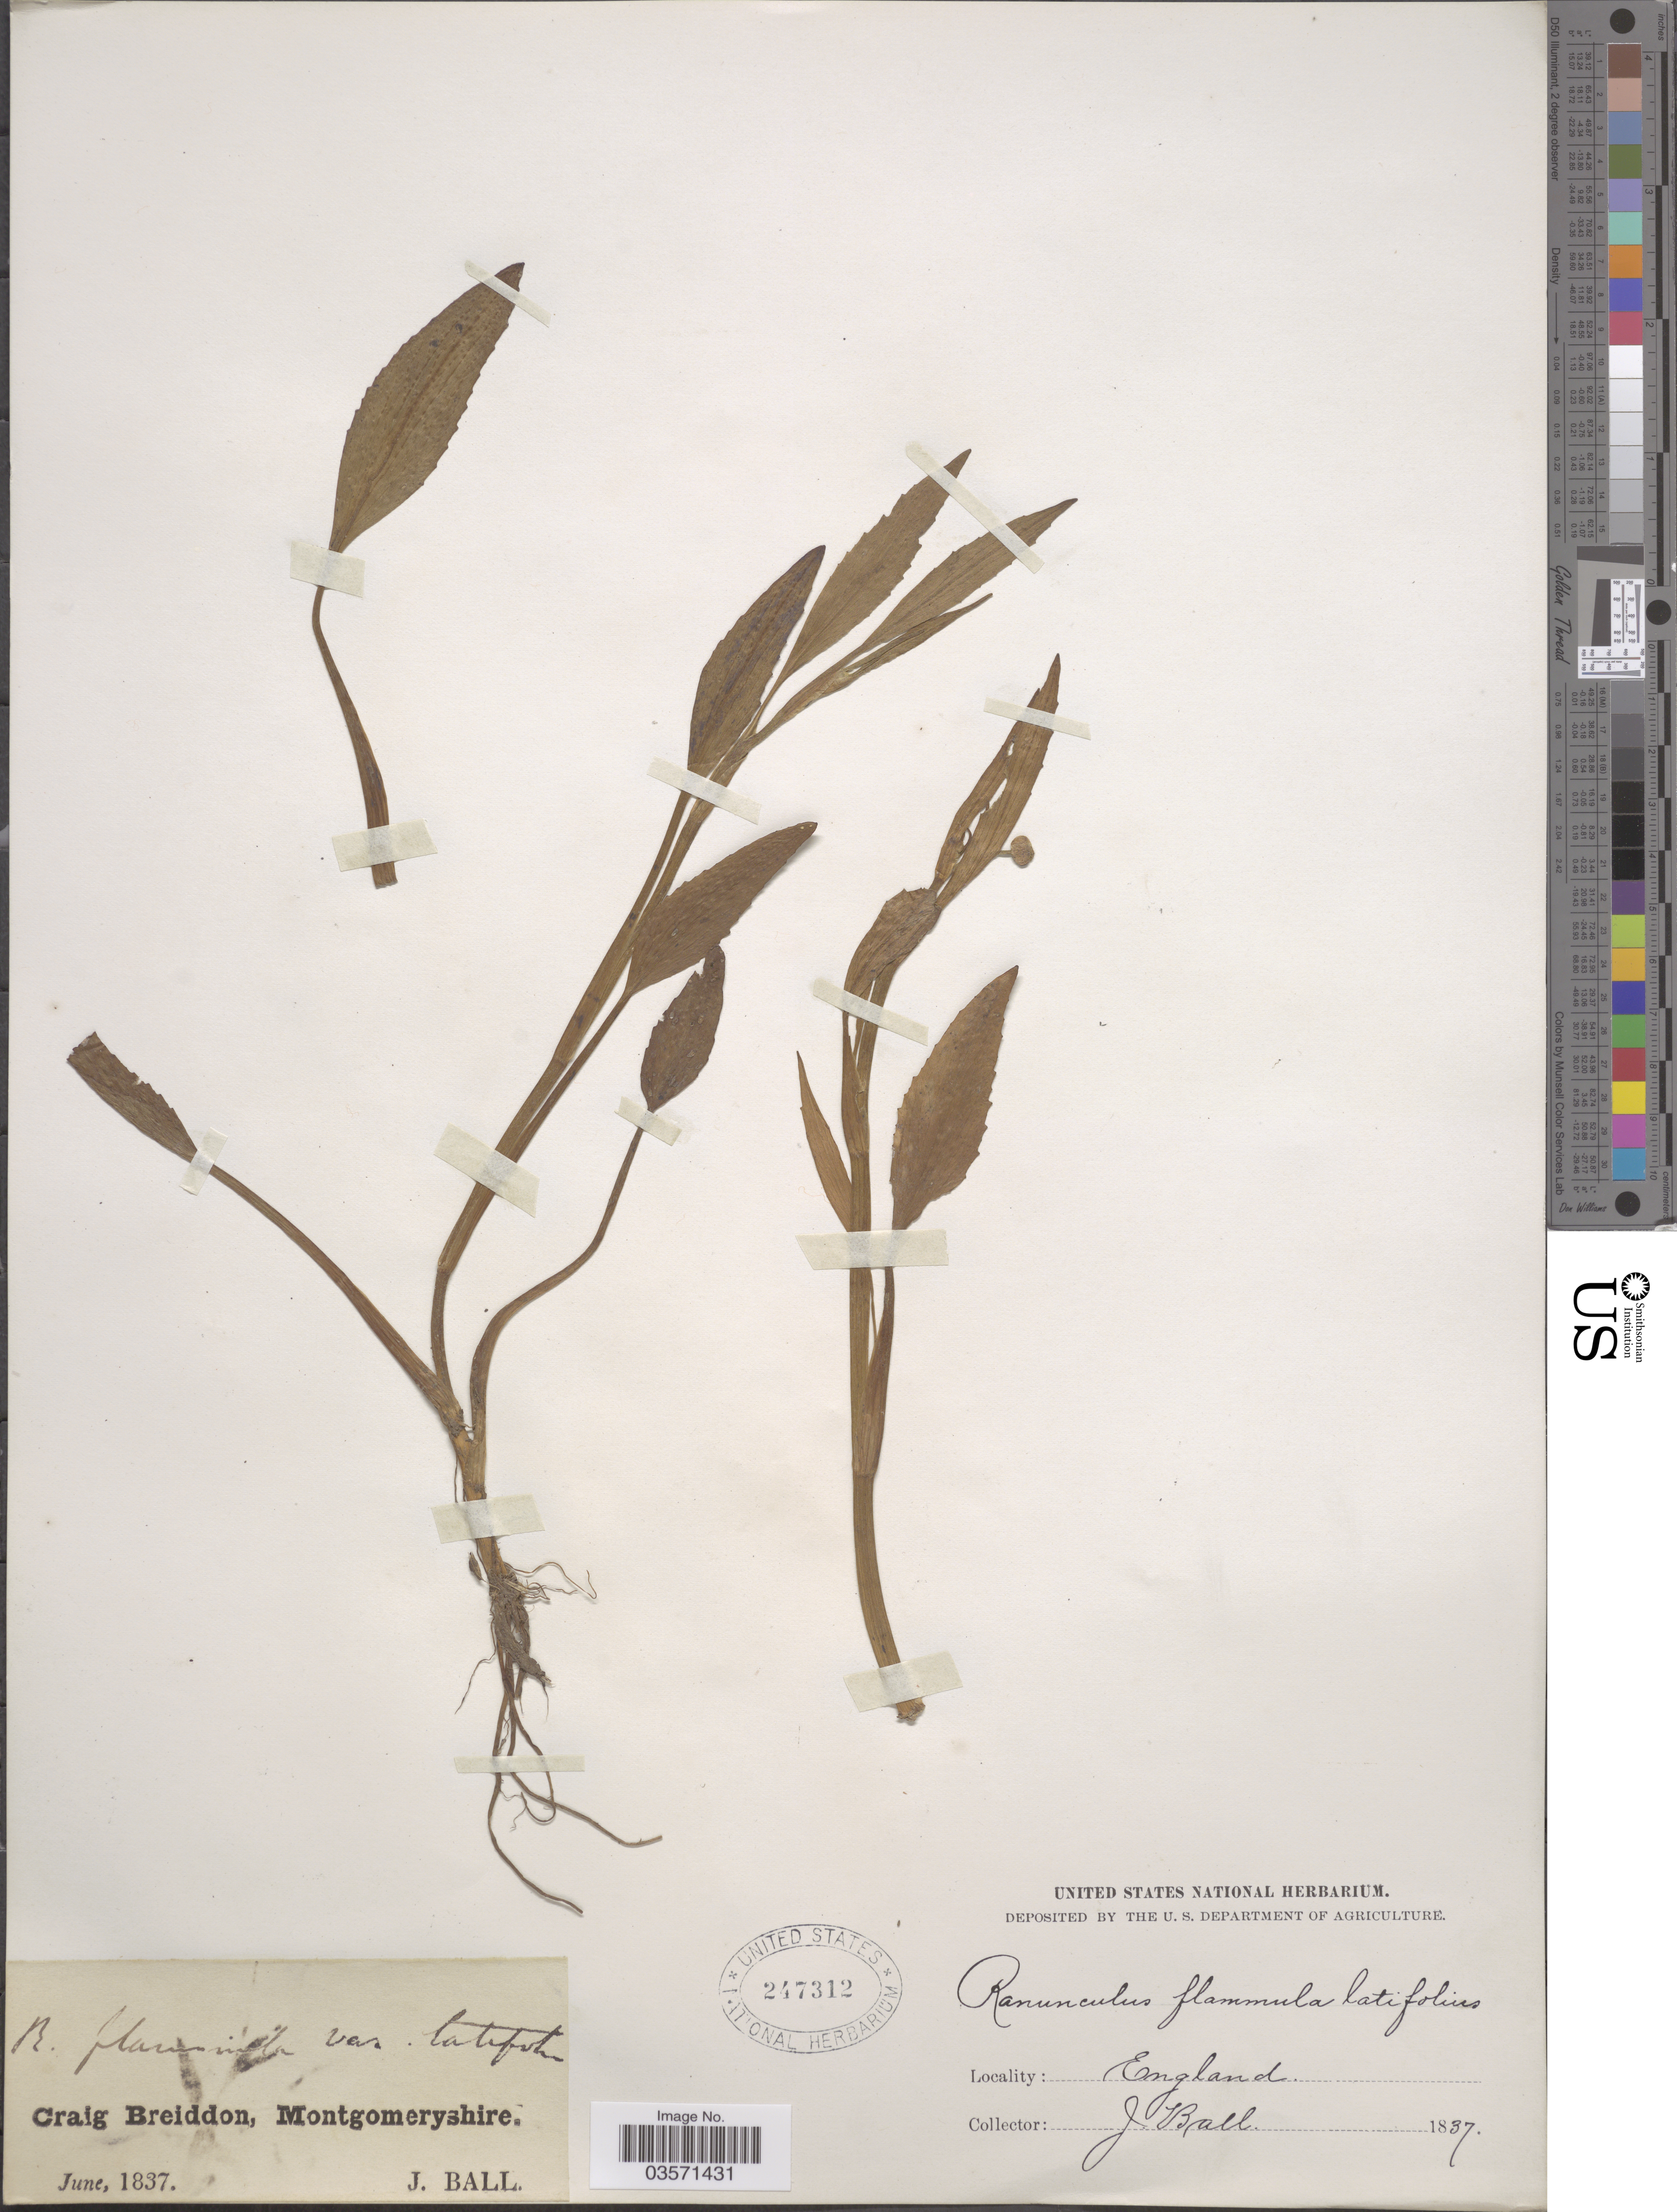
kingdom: Plantae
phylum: Tracheophyta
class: Magnoliopsida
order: Ranunculales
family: Ranunculaceae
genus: Ranunculus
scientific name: Ranunculus flammula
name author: L.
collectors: J. Ball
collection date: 1837-06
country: United Kingdom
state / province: England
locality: Craig Breiddon, Montgomeryshire.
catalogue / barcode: US 247312